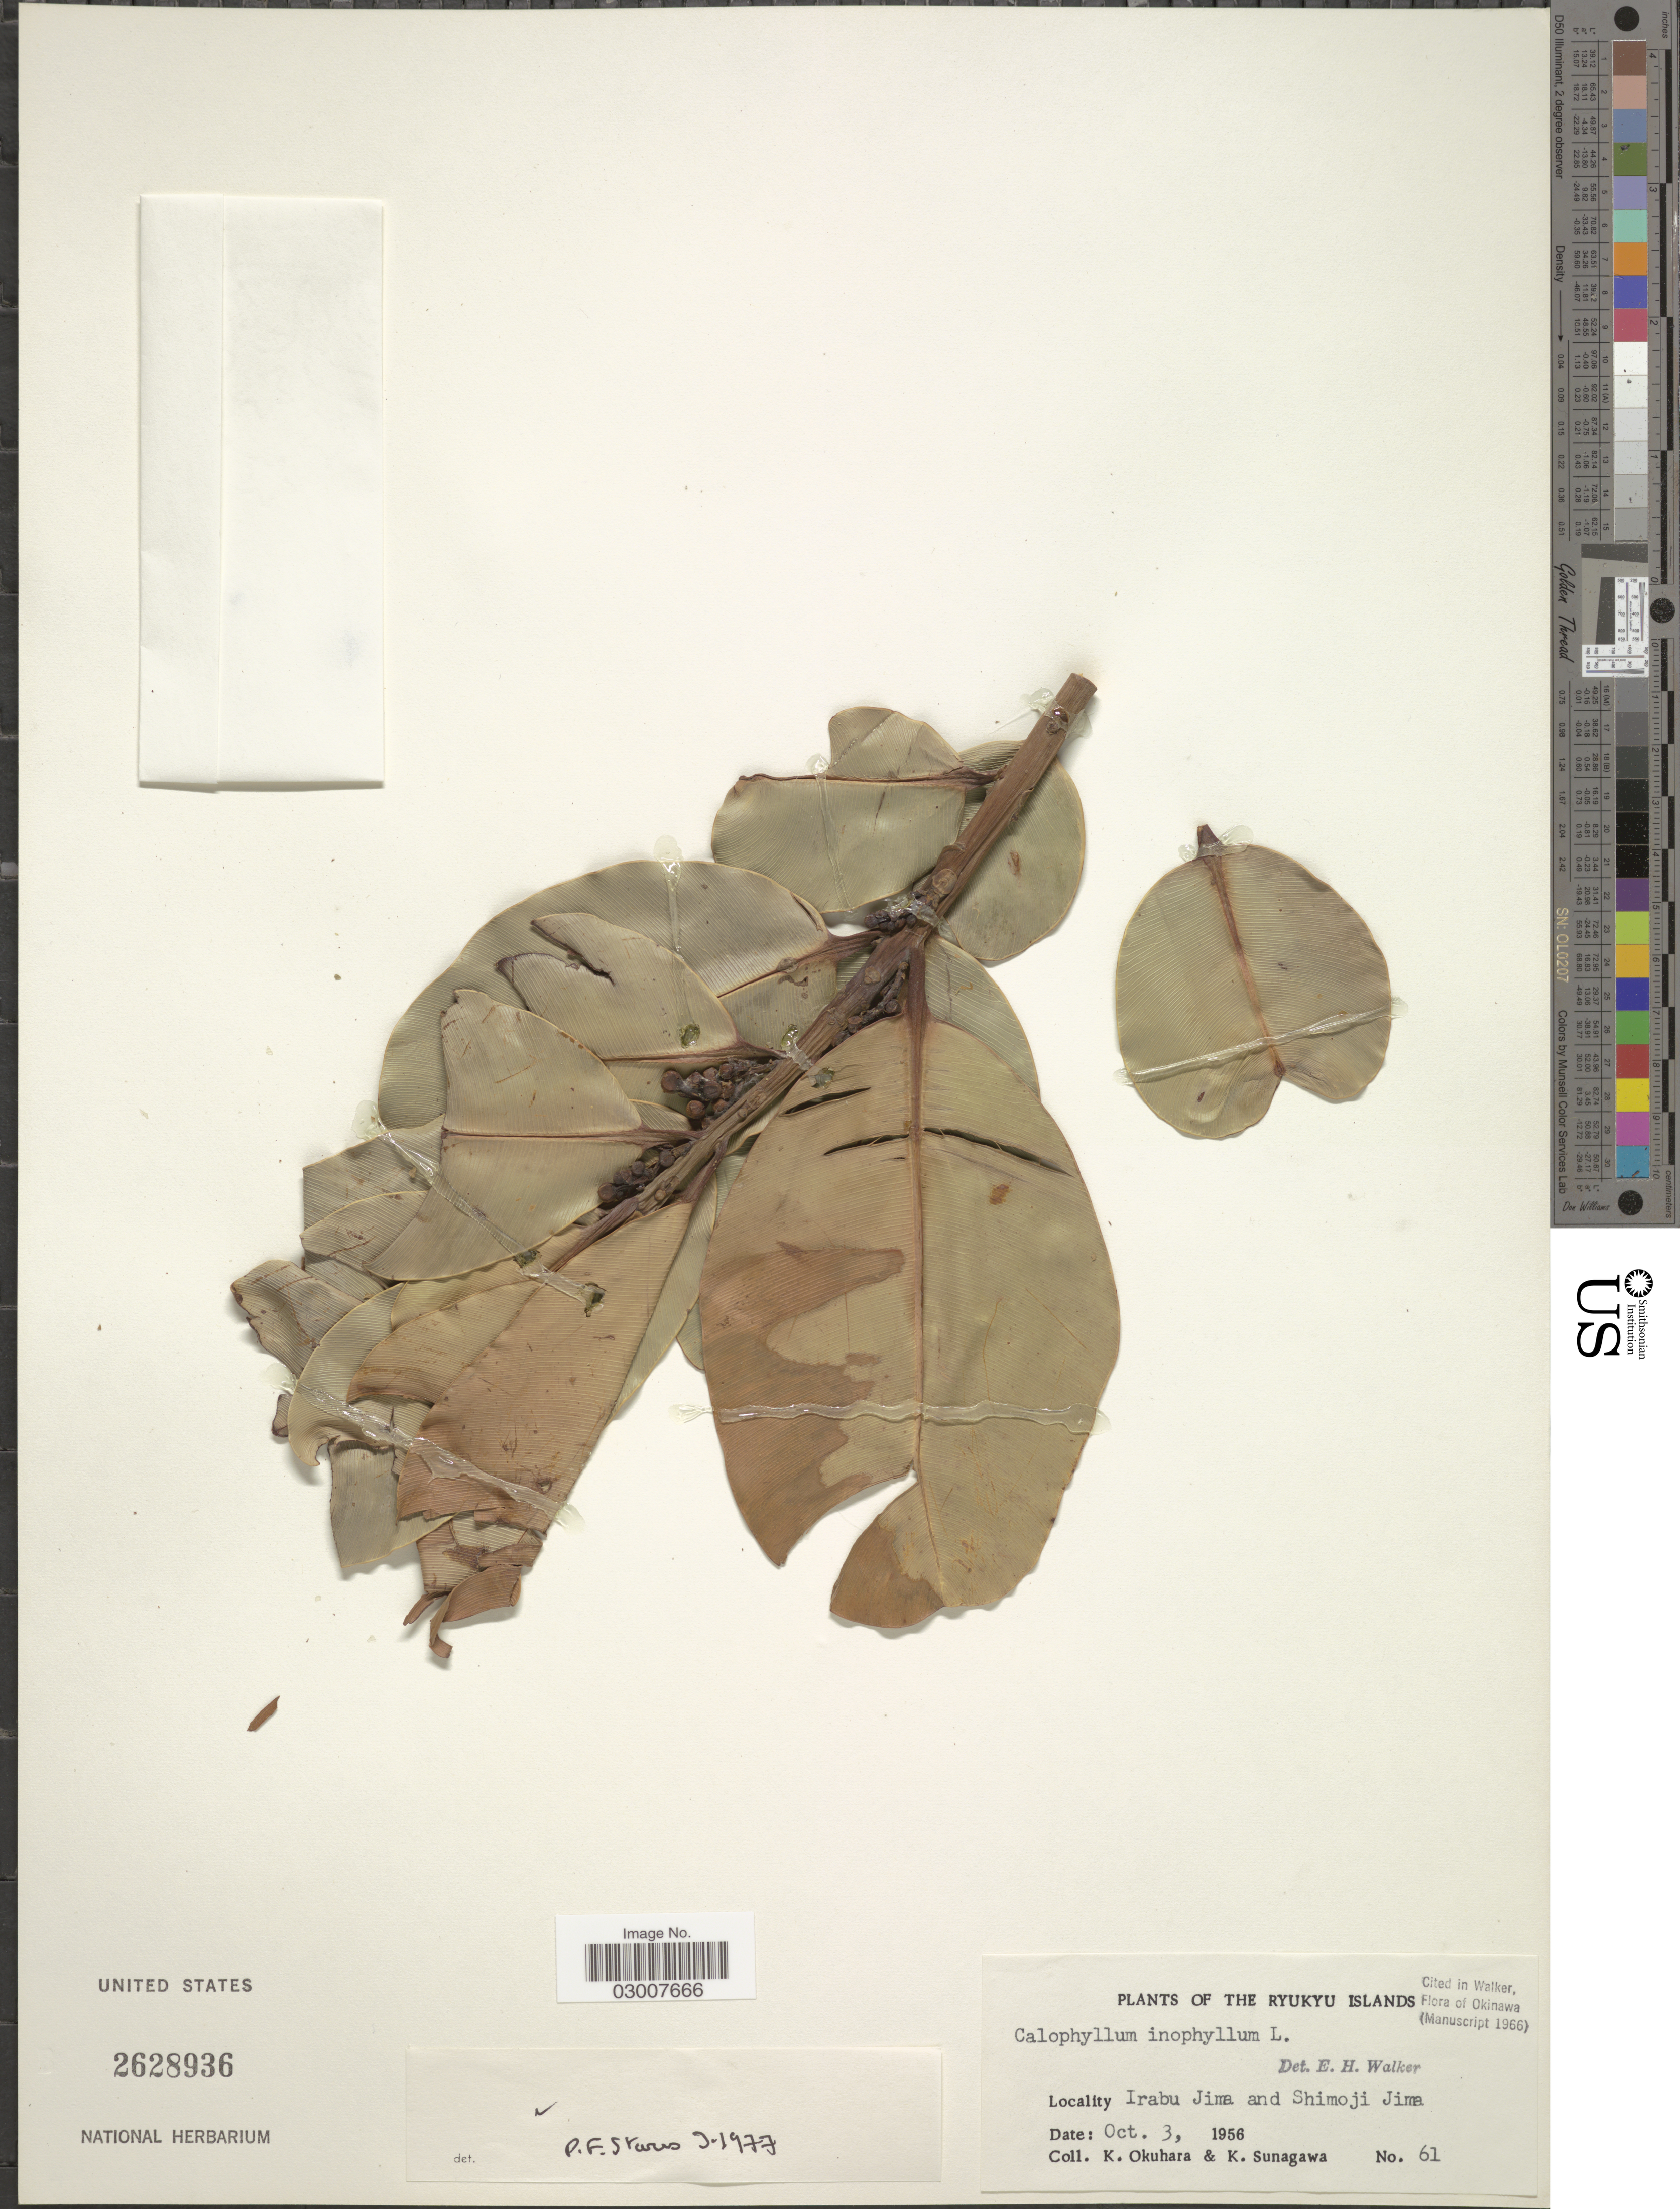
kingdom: Plantae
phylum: Tracheophyta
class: Magnoliopsida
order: Malpighiales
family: Calophyllaceae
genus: Calophyllum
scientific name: Calophyllum inophyllum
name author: L.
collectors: K. Okuhara & K. Sunagawa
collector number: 61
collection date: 1956-10-03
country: Japan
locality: Ryukyu Islands. Irabu Jima and Shimoji Jima.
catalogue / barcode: US 2628936